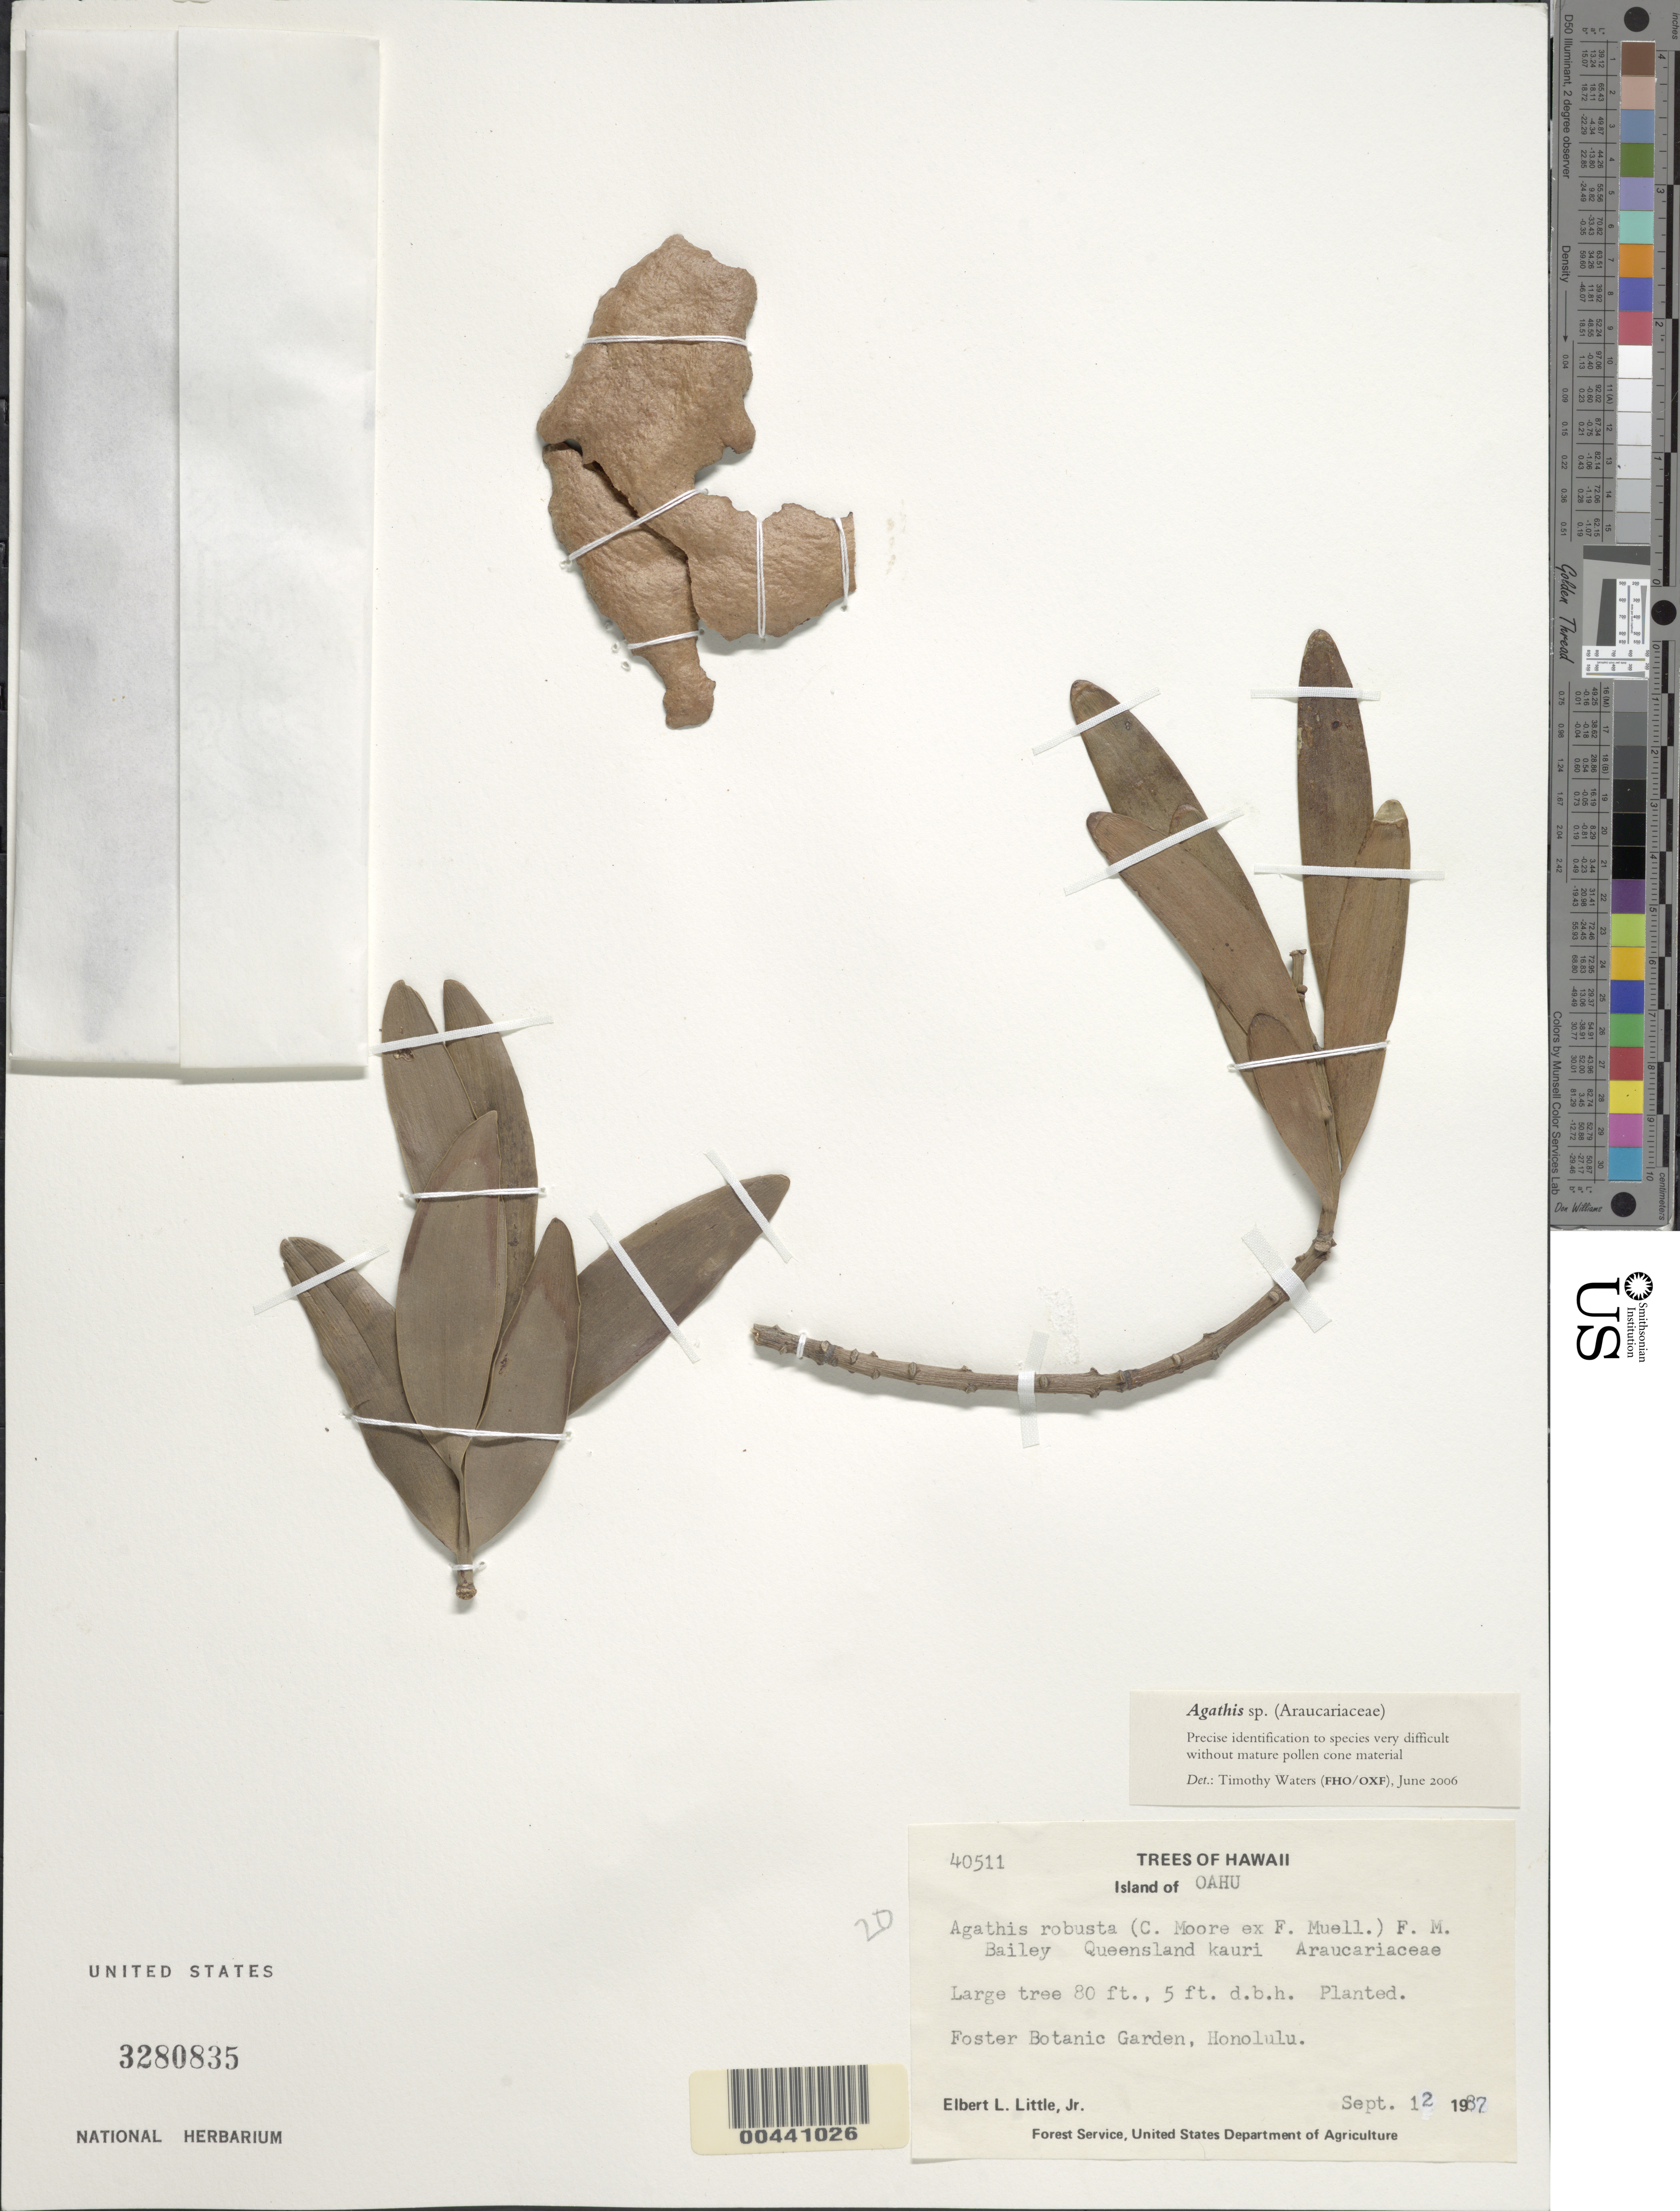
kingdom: Plantae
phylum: Tracheophyta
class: Magnoliopsida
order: Fabales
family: Fabaceae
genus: Acacia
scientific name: Acacia robusta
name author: Burch.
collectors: E. L. Little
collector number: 40511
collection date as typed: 12 Sep 1987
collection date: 1987-09-12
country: United States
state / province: Hawaii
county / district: Honolulu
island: Oahu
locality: Foster Botanic Garden, Honolulu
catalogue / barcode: US 3280835